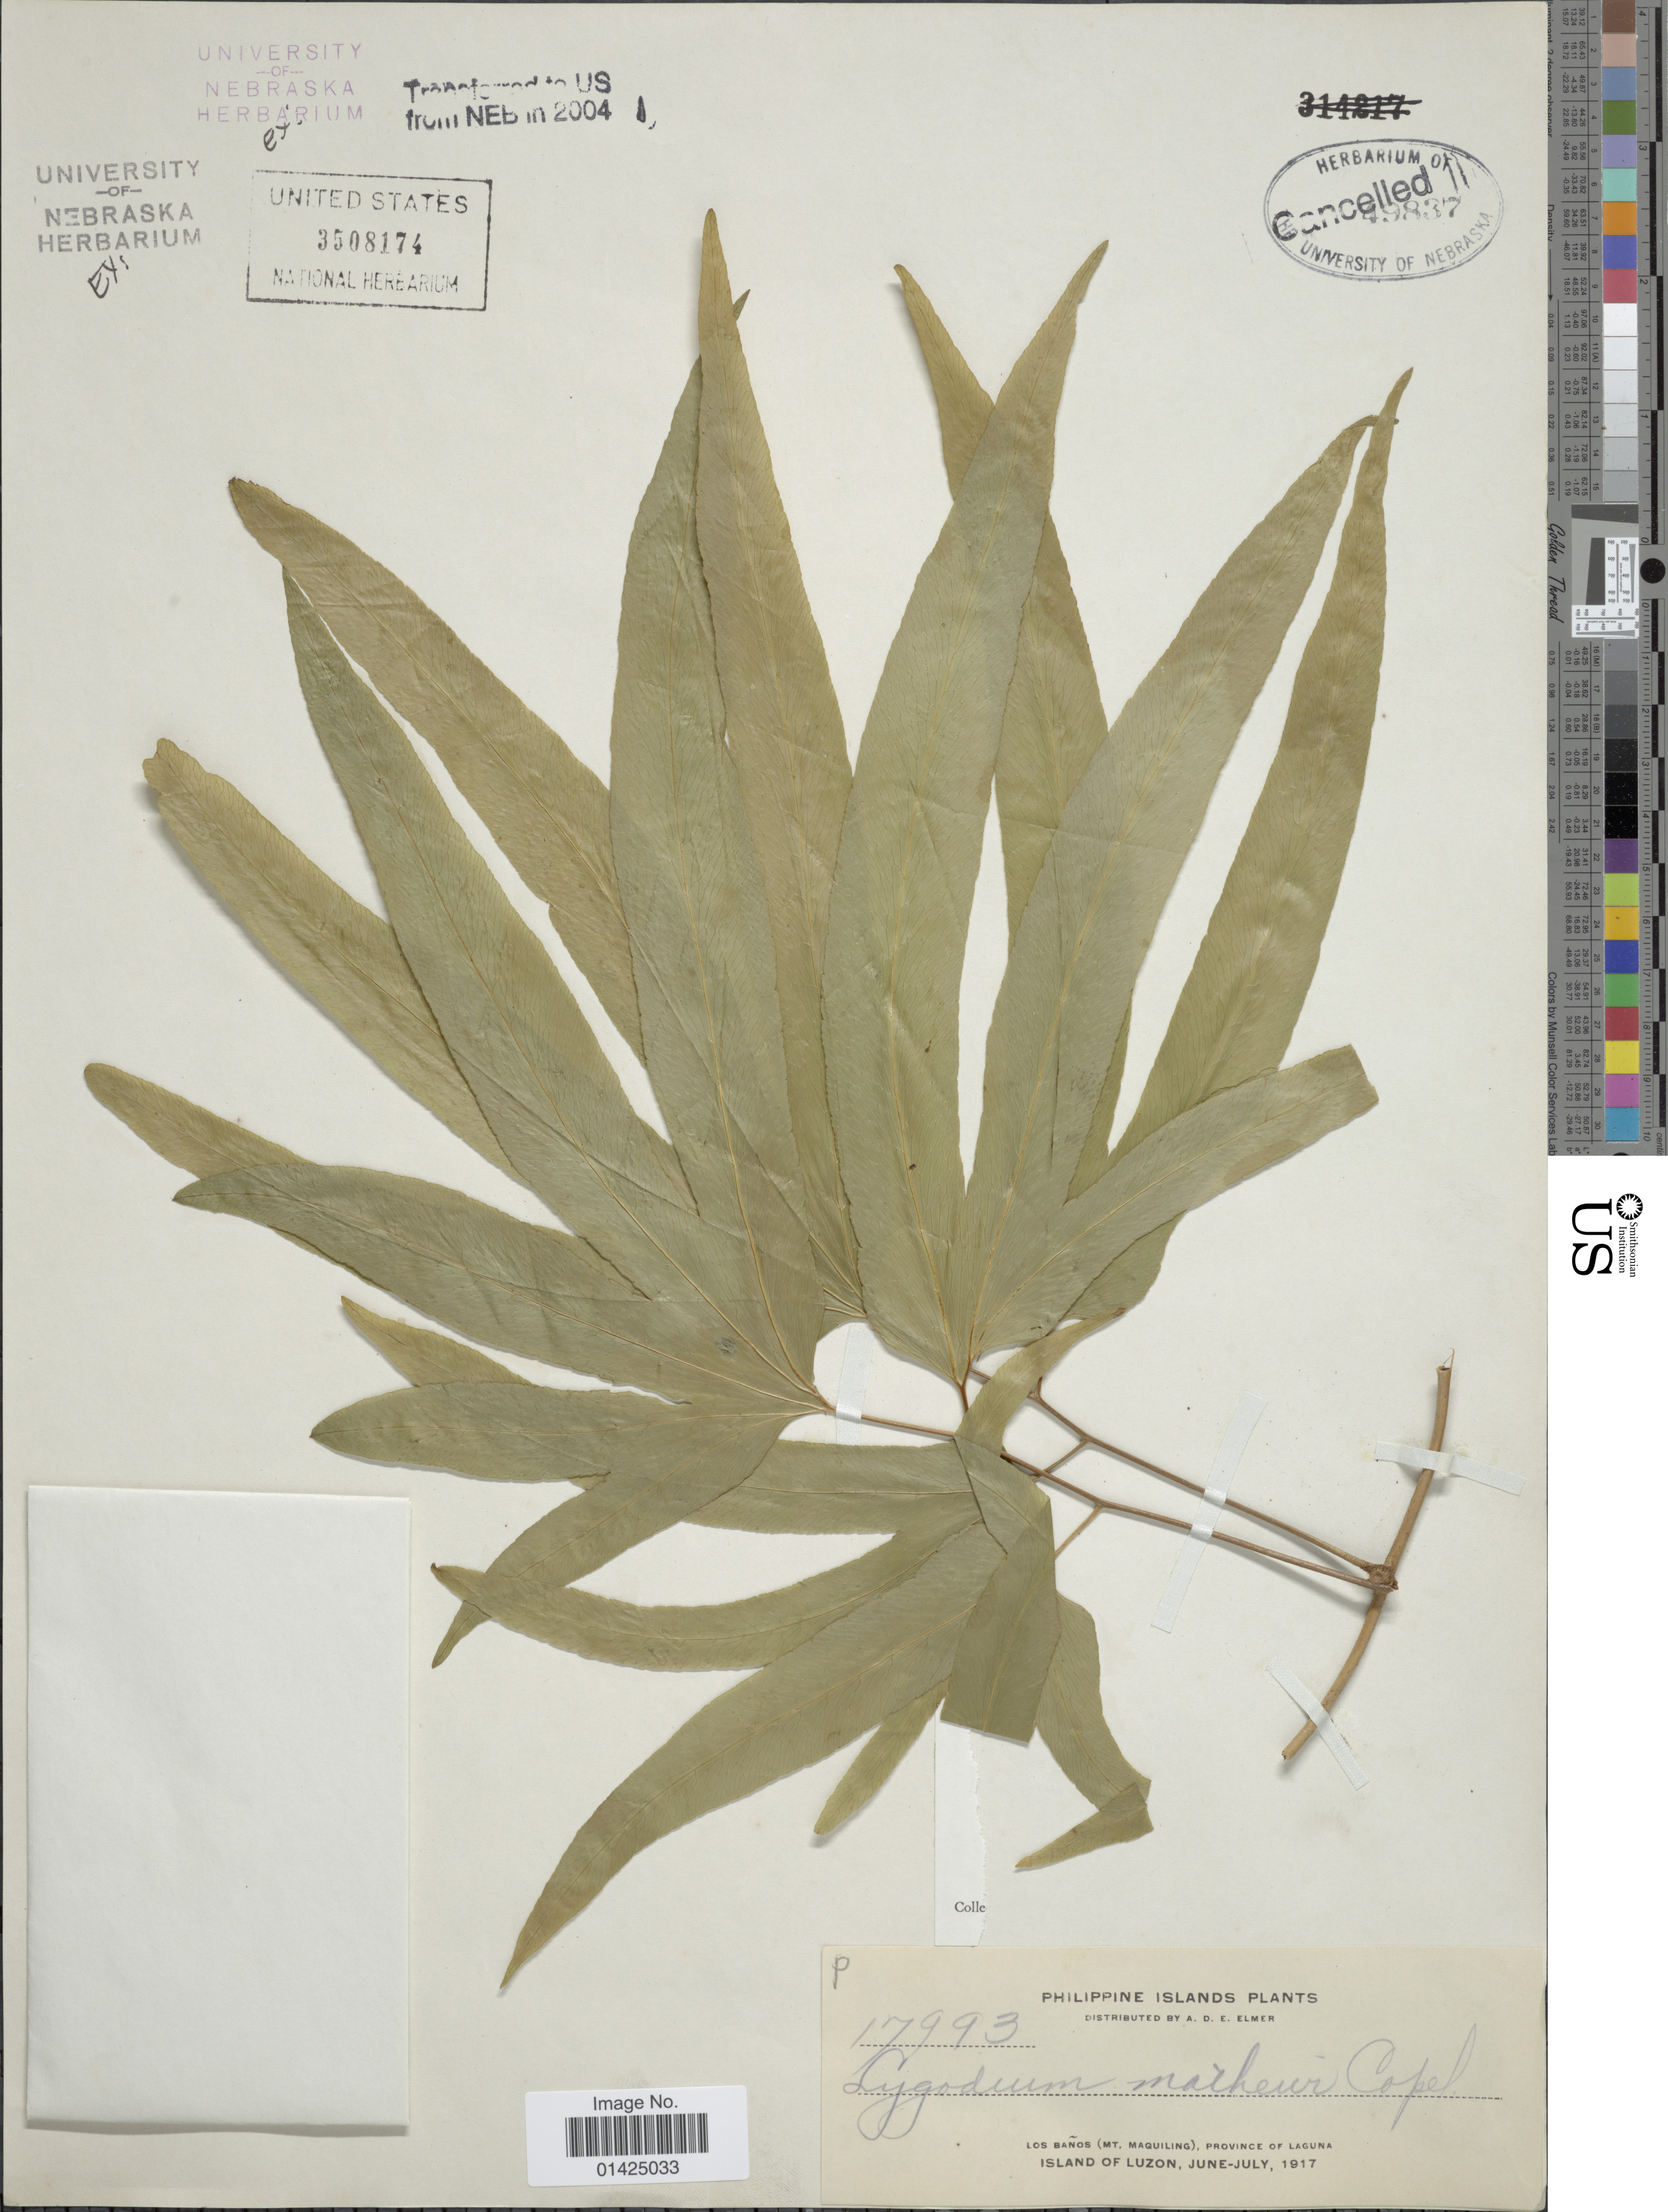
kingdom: Plantae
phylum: Tracheophyta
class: Polypodiopsida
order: Schizaeales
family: Lygodiaceae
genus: Lygodium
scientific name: Lygodium sp.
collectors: A. D. E. Elmer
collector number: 17993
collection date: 1917-06/1917-07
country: Philippines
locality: Los Baños (Mt. maquiling), Province of Laguna, Island of Luzon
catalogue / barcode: US 3508174